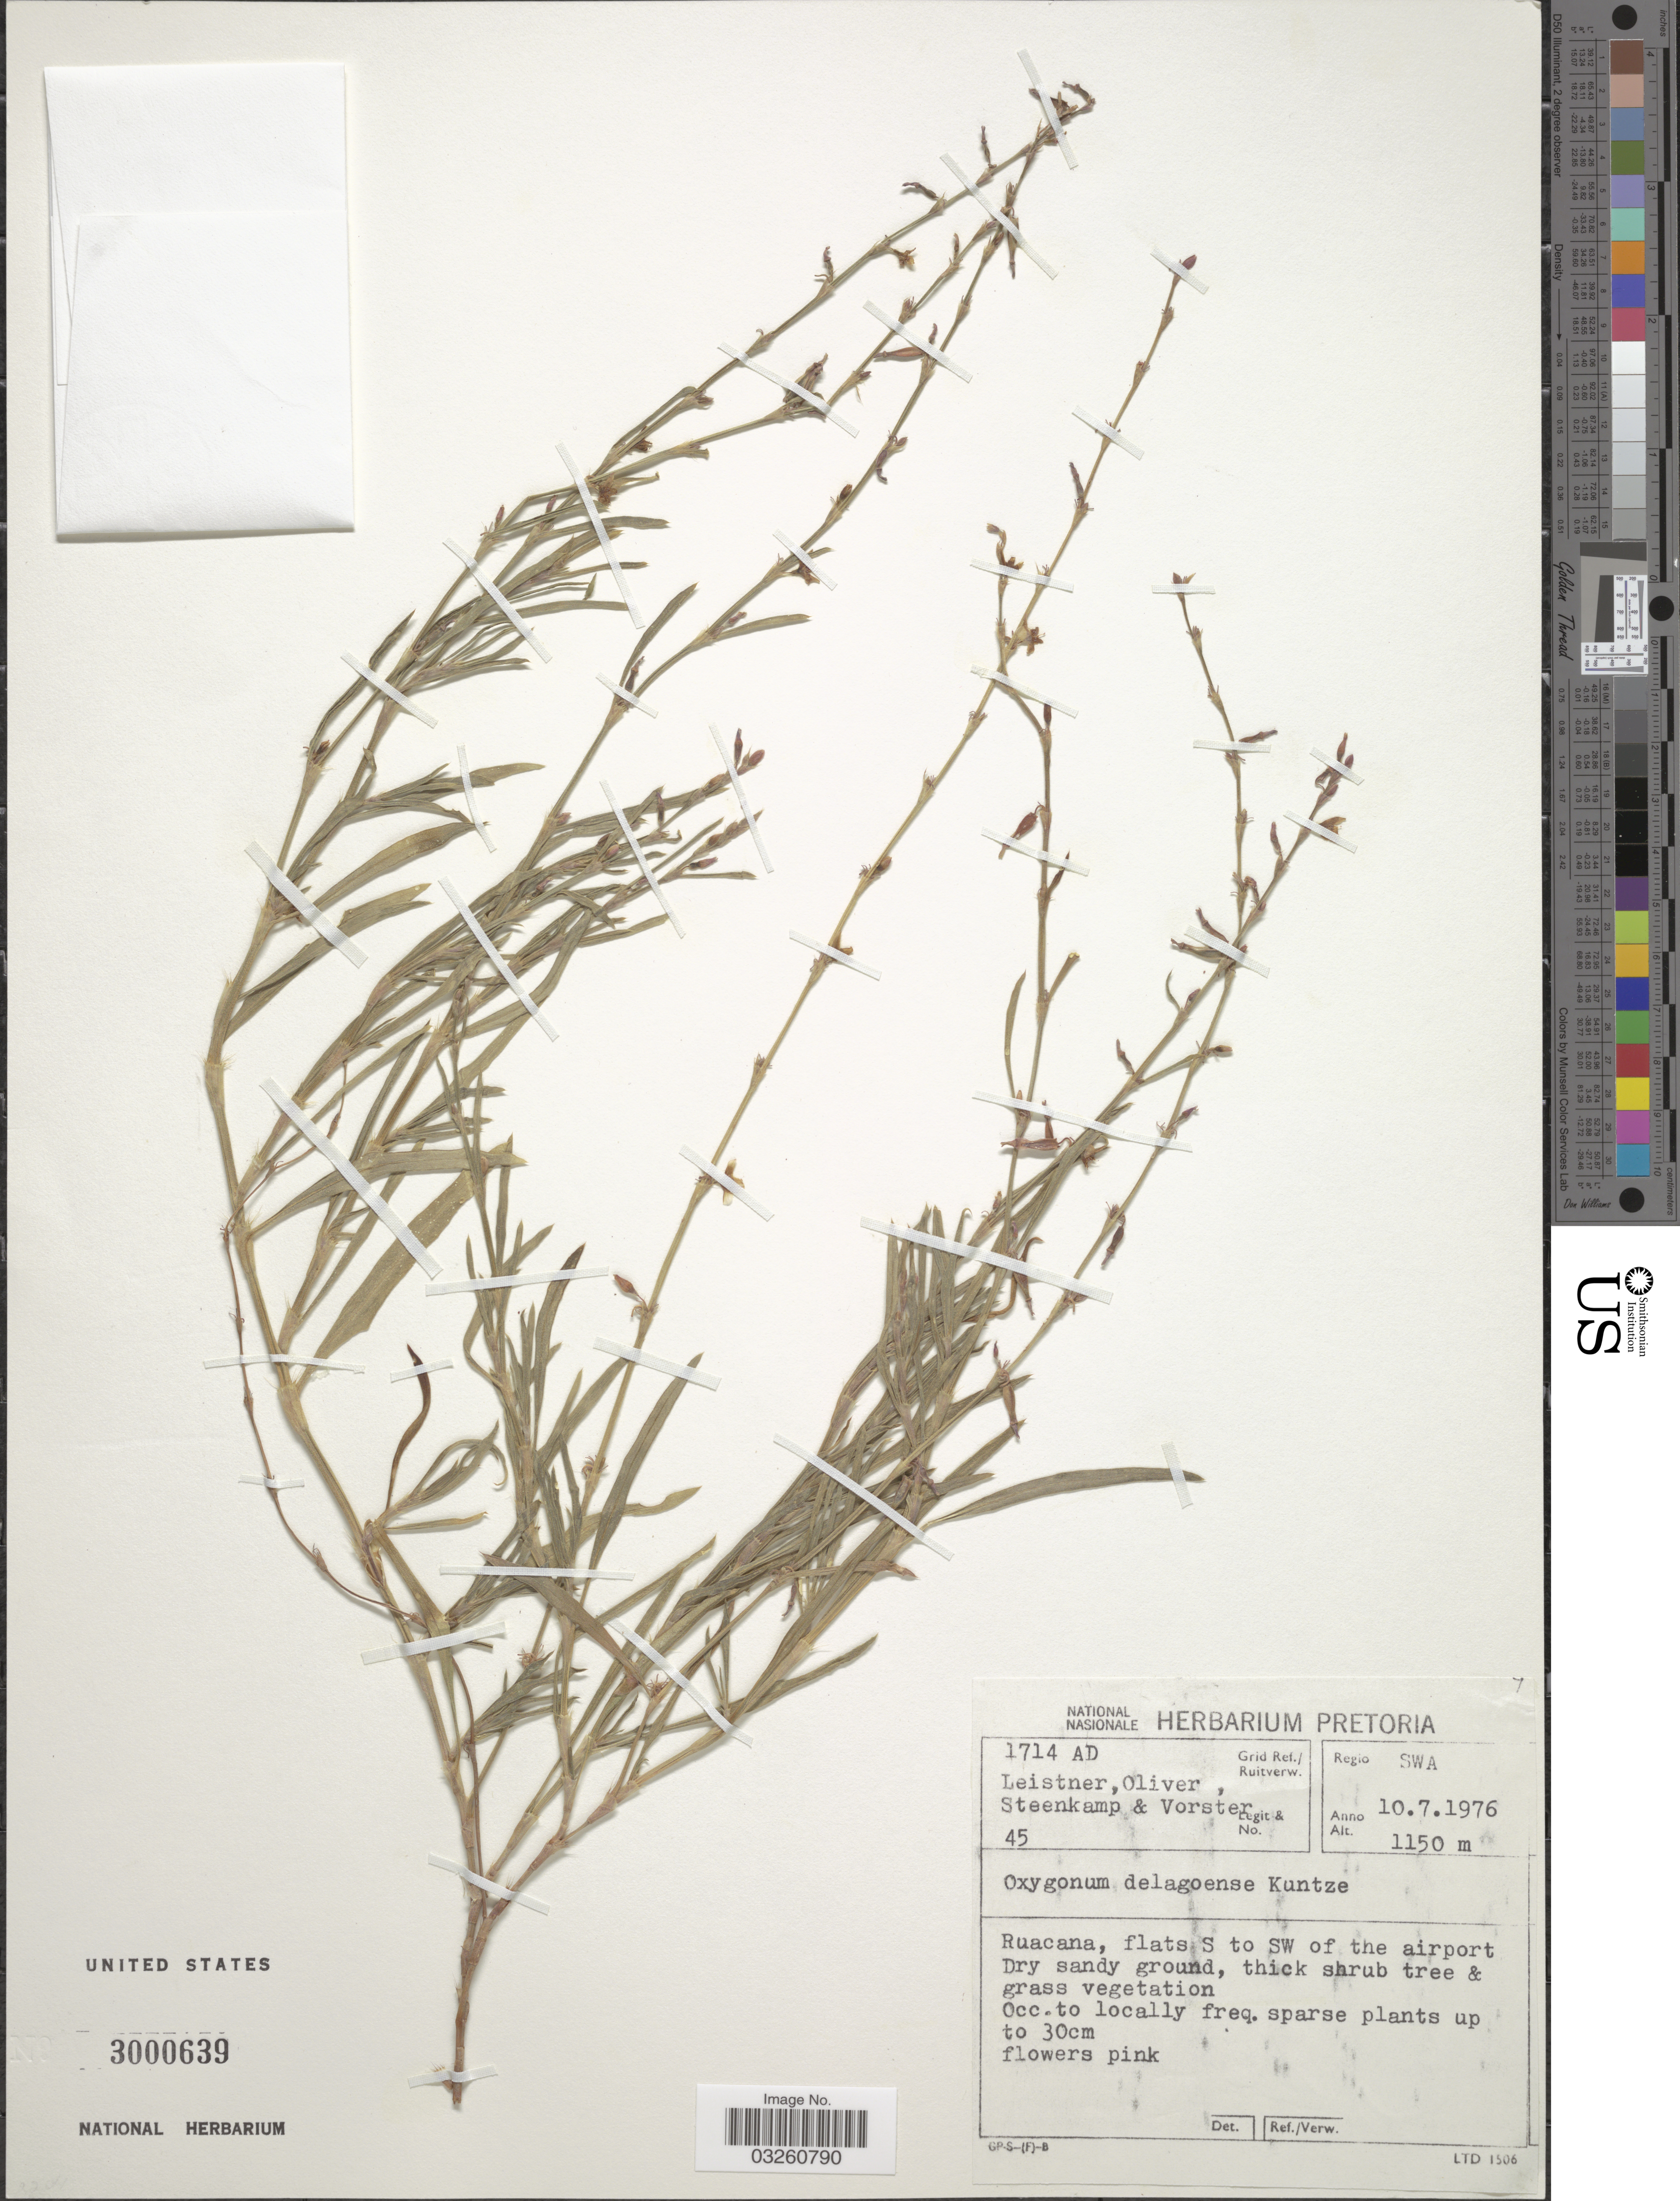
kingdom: Plantae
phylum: Tracheophyta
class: Magnoliopsida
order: Caryophyllales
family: Polygonaceae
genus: Oxygonum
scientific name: Oxygonum delagoense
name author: Kuntze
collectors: Leistner, Oliver, --, -- Steenkamp & -. Vorster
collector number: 45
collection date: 1976-07-10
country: Namibia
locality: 1714 AD Grid Ref./Ruitverw. Regio SWA. Ruacana, flats S to SW of the airport.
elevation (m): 1150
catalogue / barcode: US 3000639